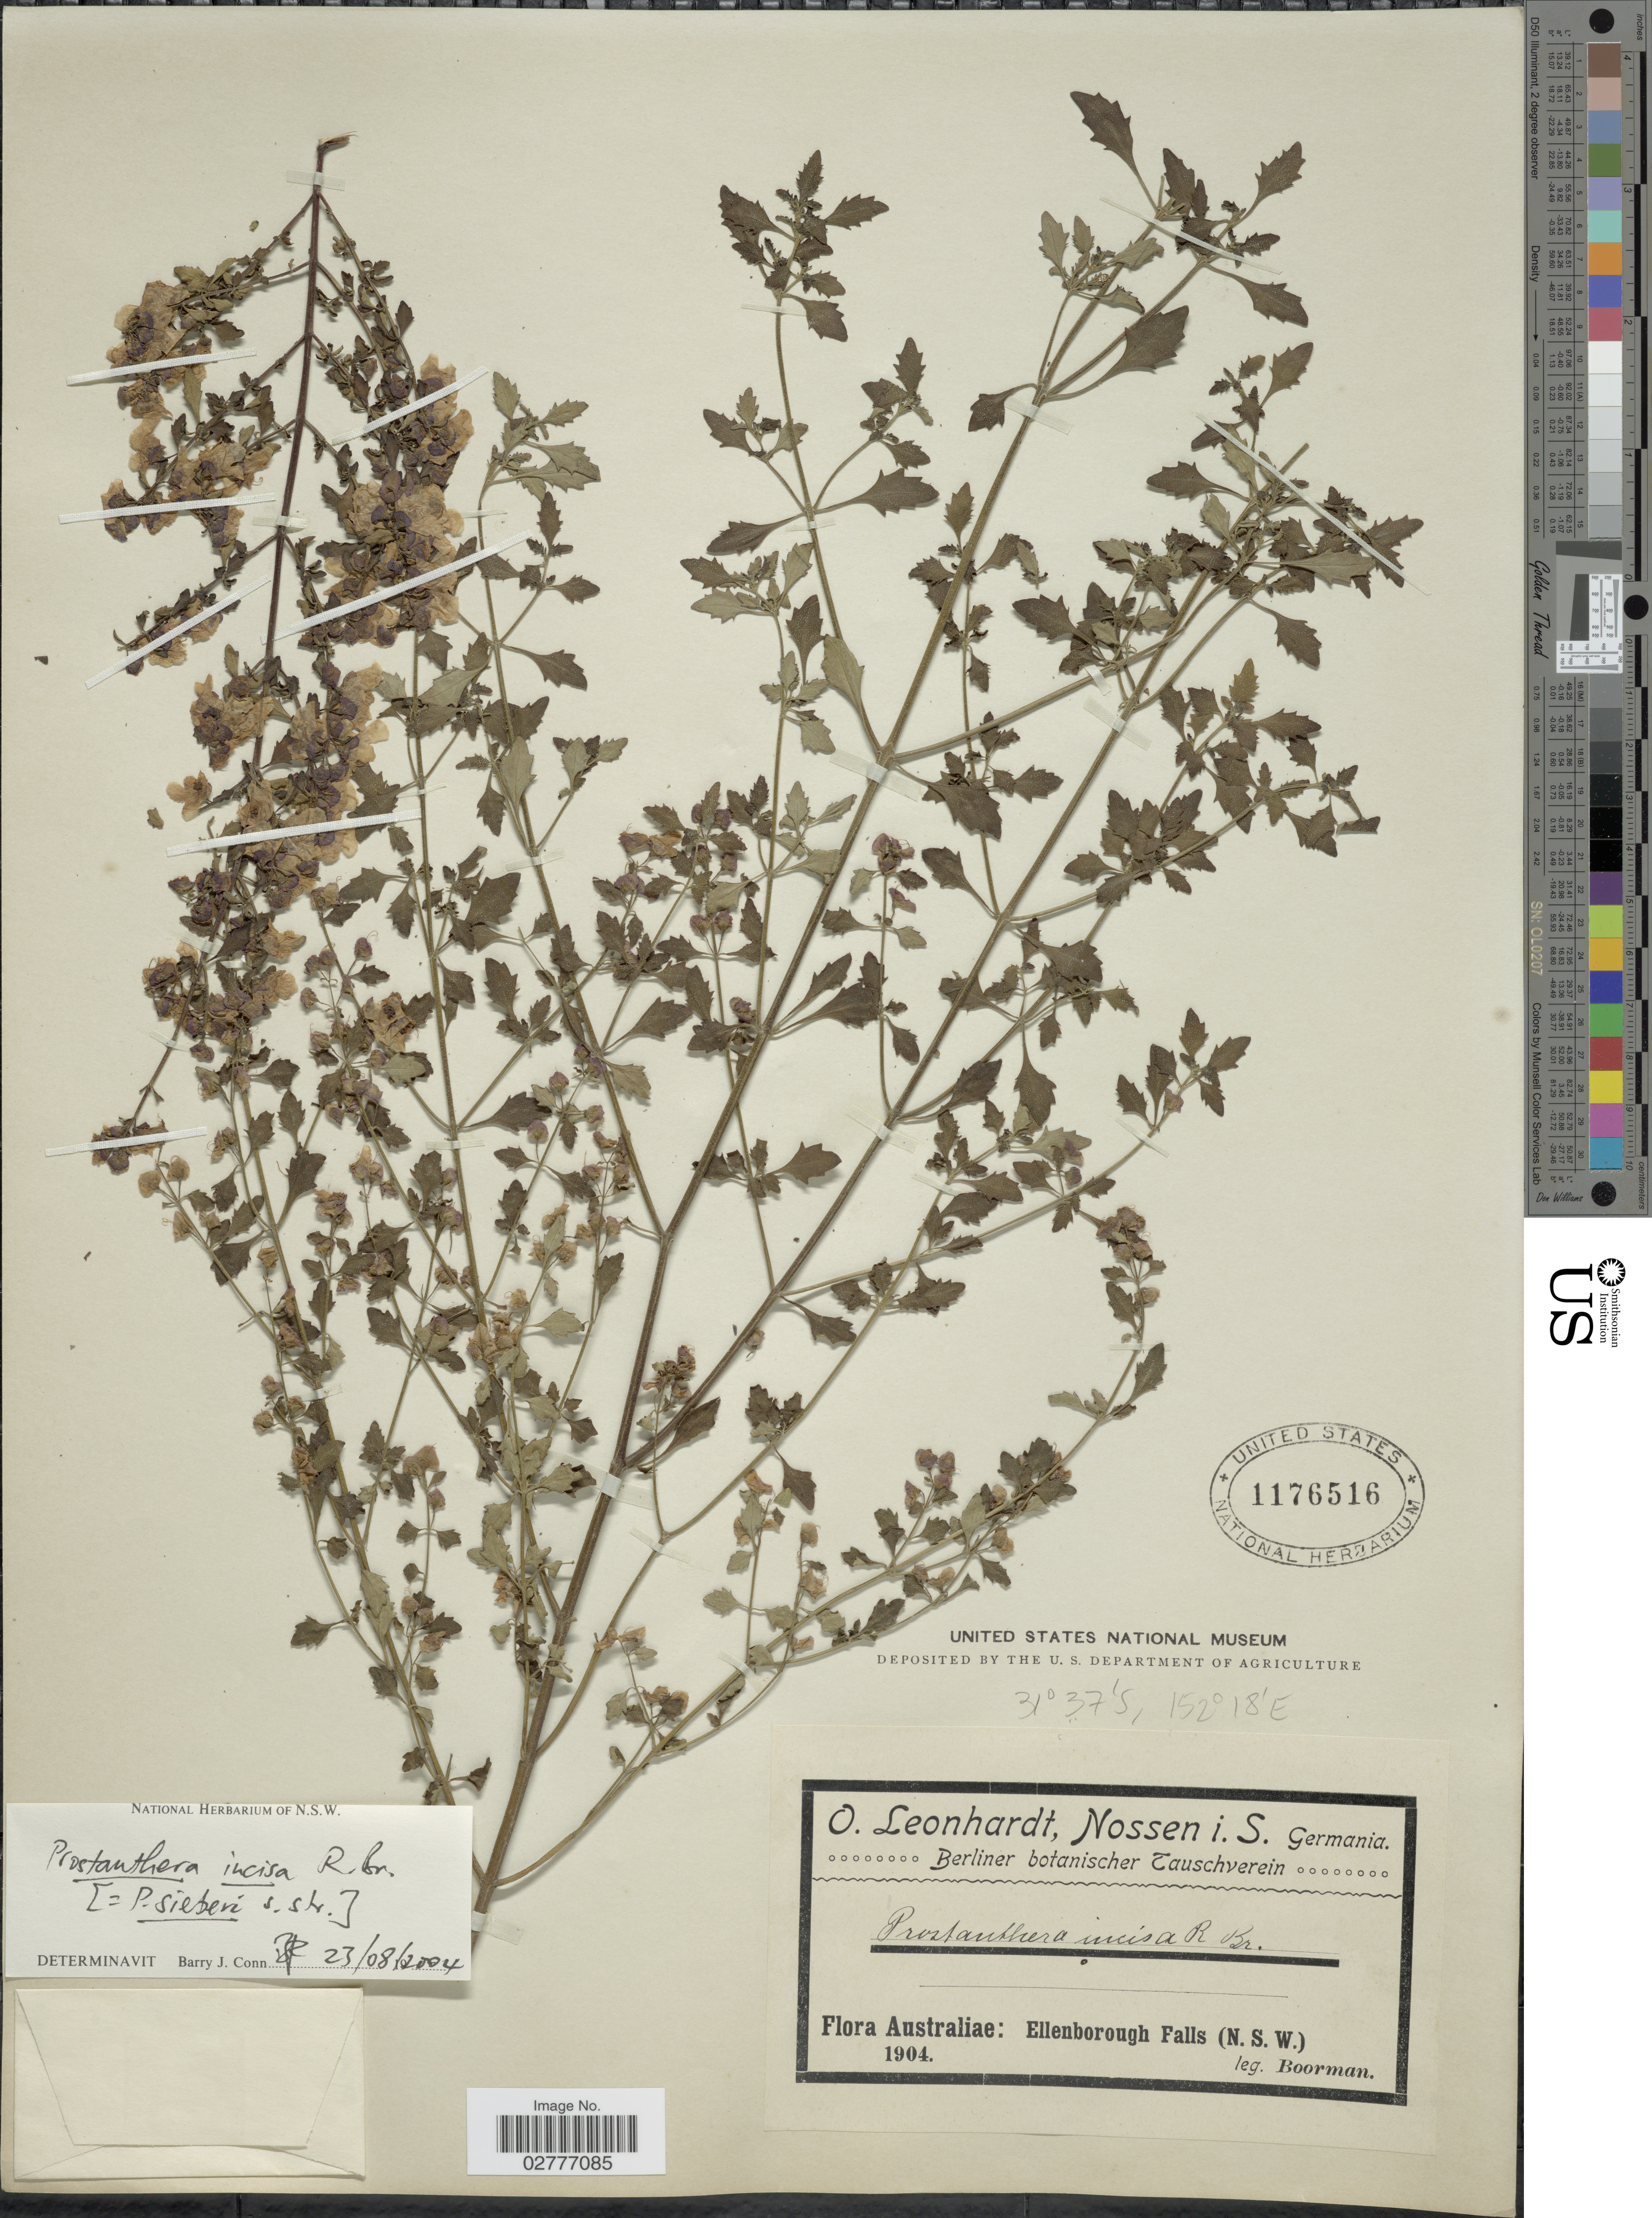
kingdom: Plantae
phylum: Tracheophyta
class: Magnoliopsida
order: Lamiales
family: Lamiaceae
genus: Prostanthera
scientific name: Prostanthera incana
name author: A. Cunn. ex Benth.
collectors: -. Boorman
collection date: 1904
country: Australia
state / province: New South Wales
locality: Ellenborough Falls.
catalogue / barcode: US 1176516